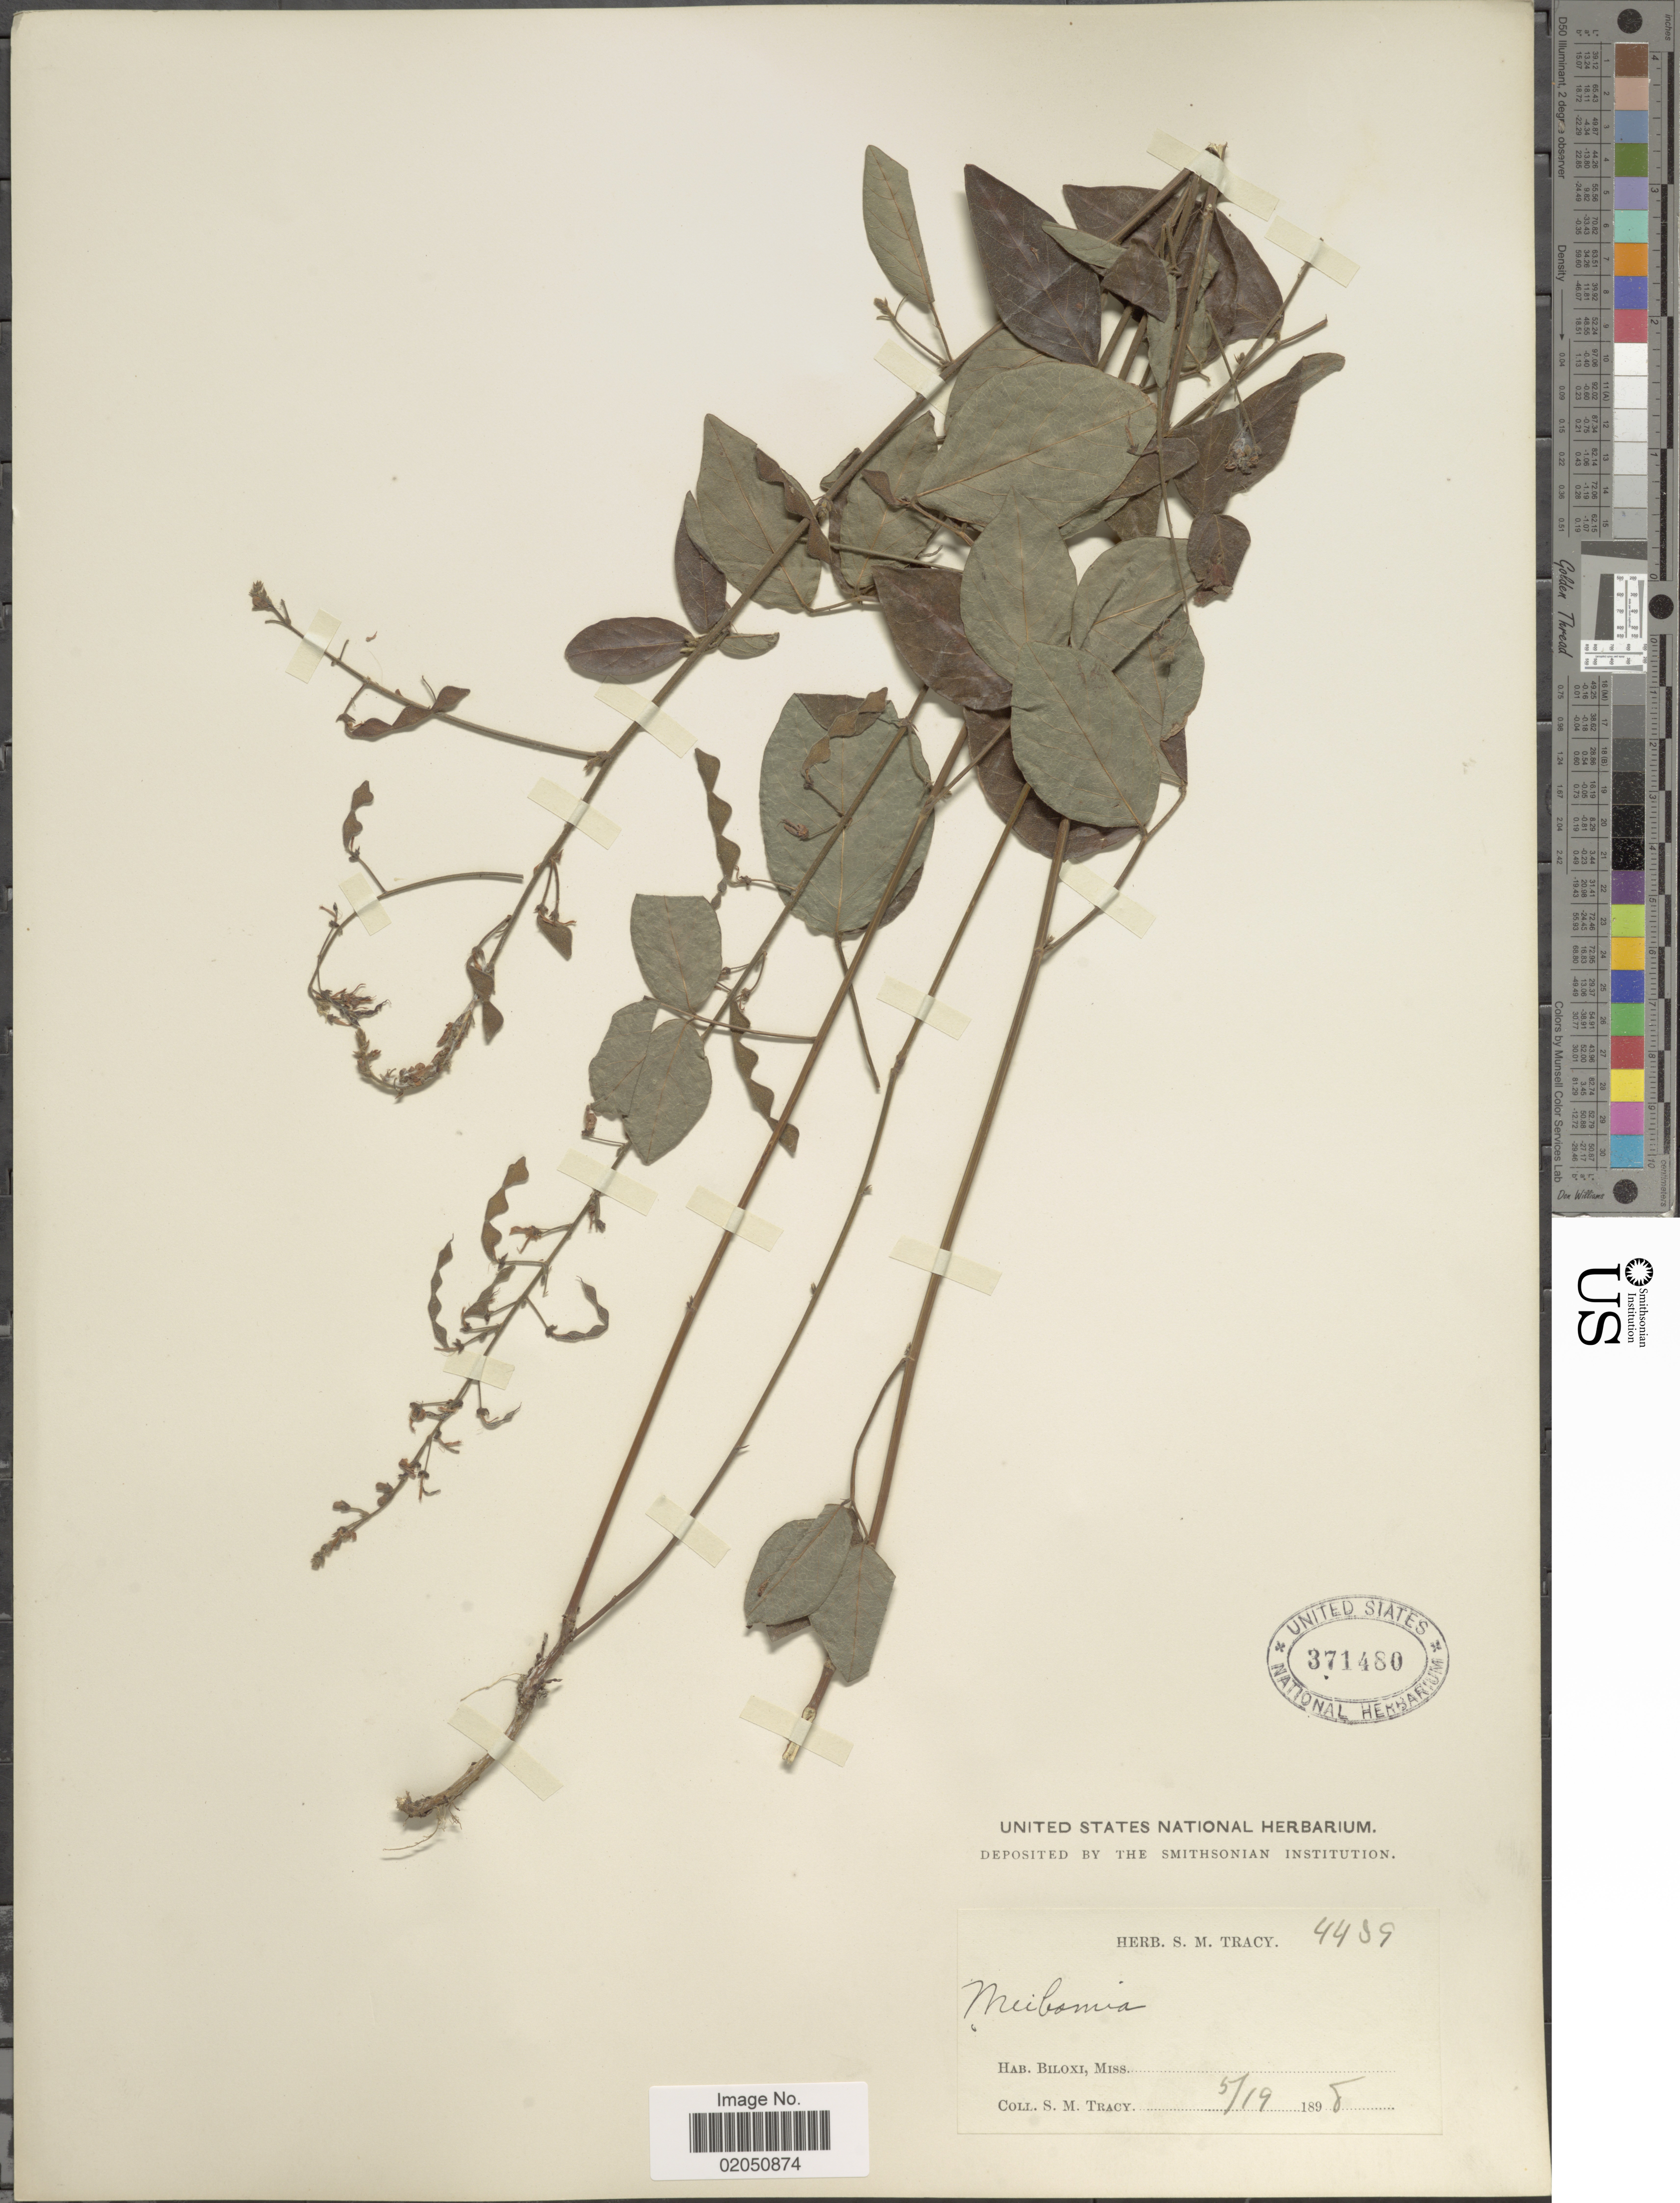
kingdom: Plantae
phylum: Tracheophyta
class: Magnoliopsida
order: Fabales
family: Fabaceae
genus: Desmodium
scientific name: Desmodium laevigatum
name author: (Nutt.) DC.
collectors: S. M. Tracy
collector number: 4489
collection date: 1898-05-19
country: United States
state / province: Mississippi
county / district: Harrison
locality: Biloxi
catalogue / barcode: US 371480